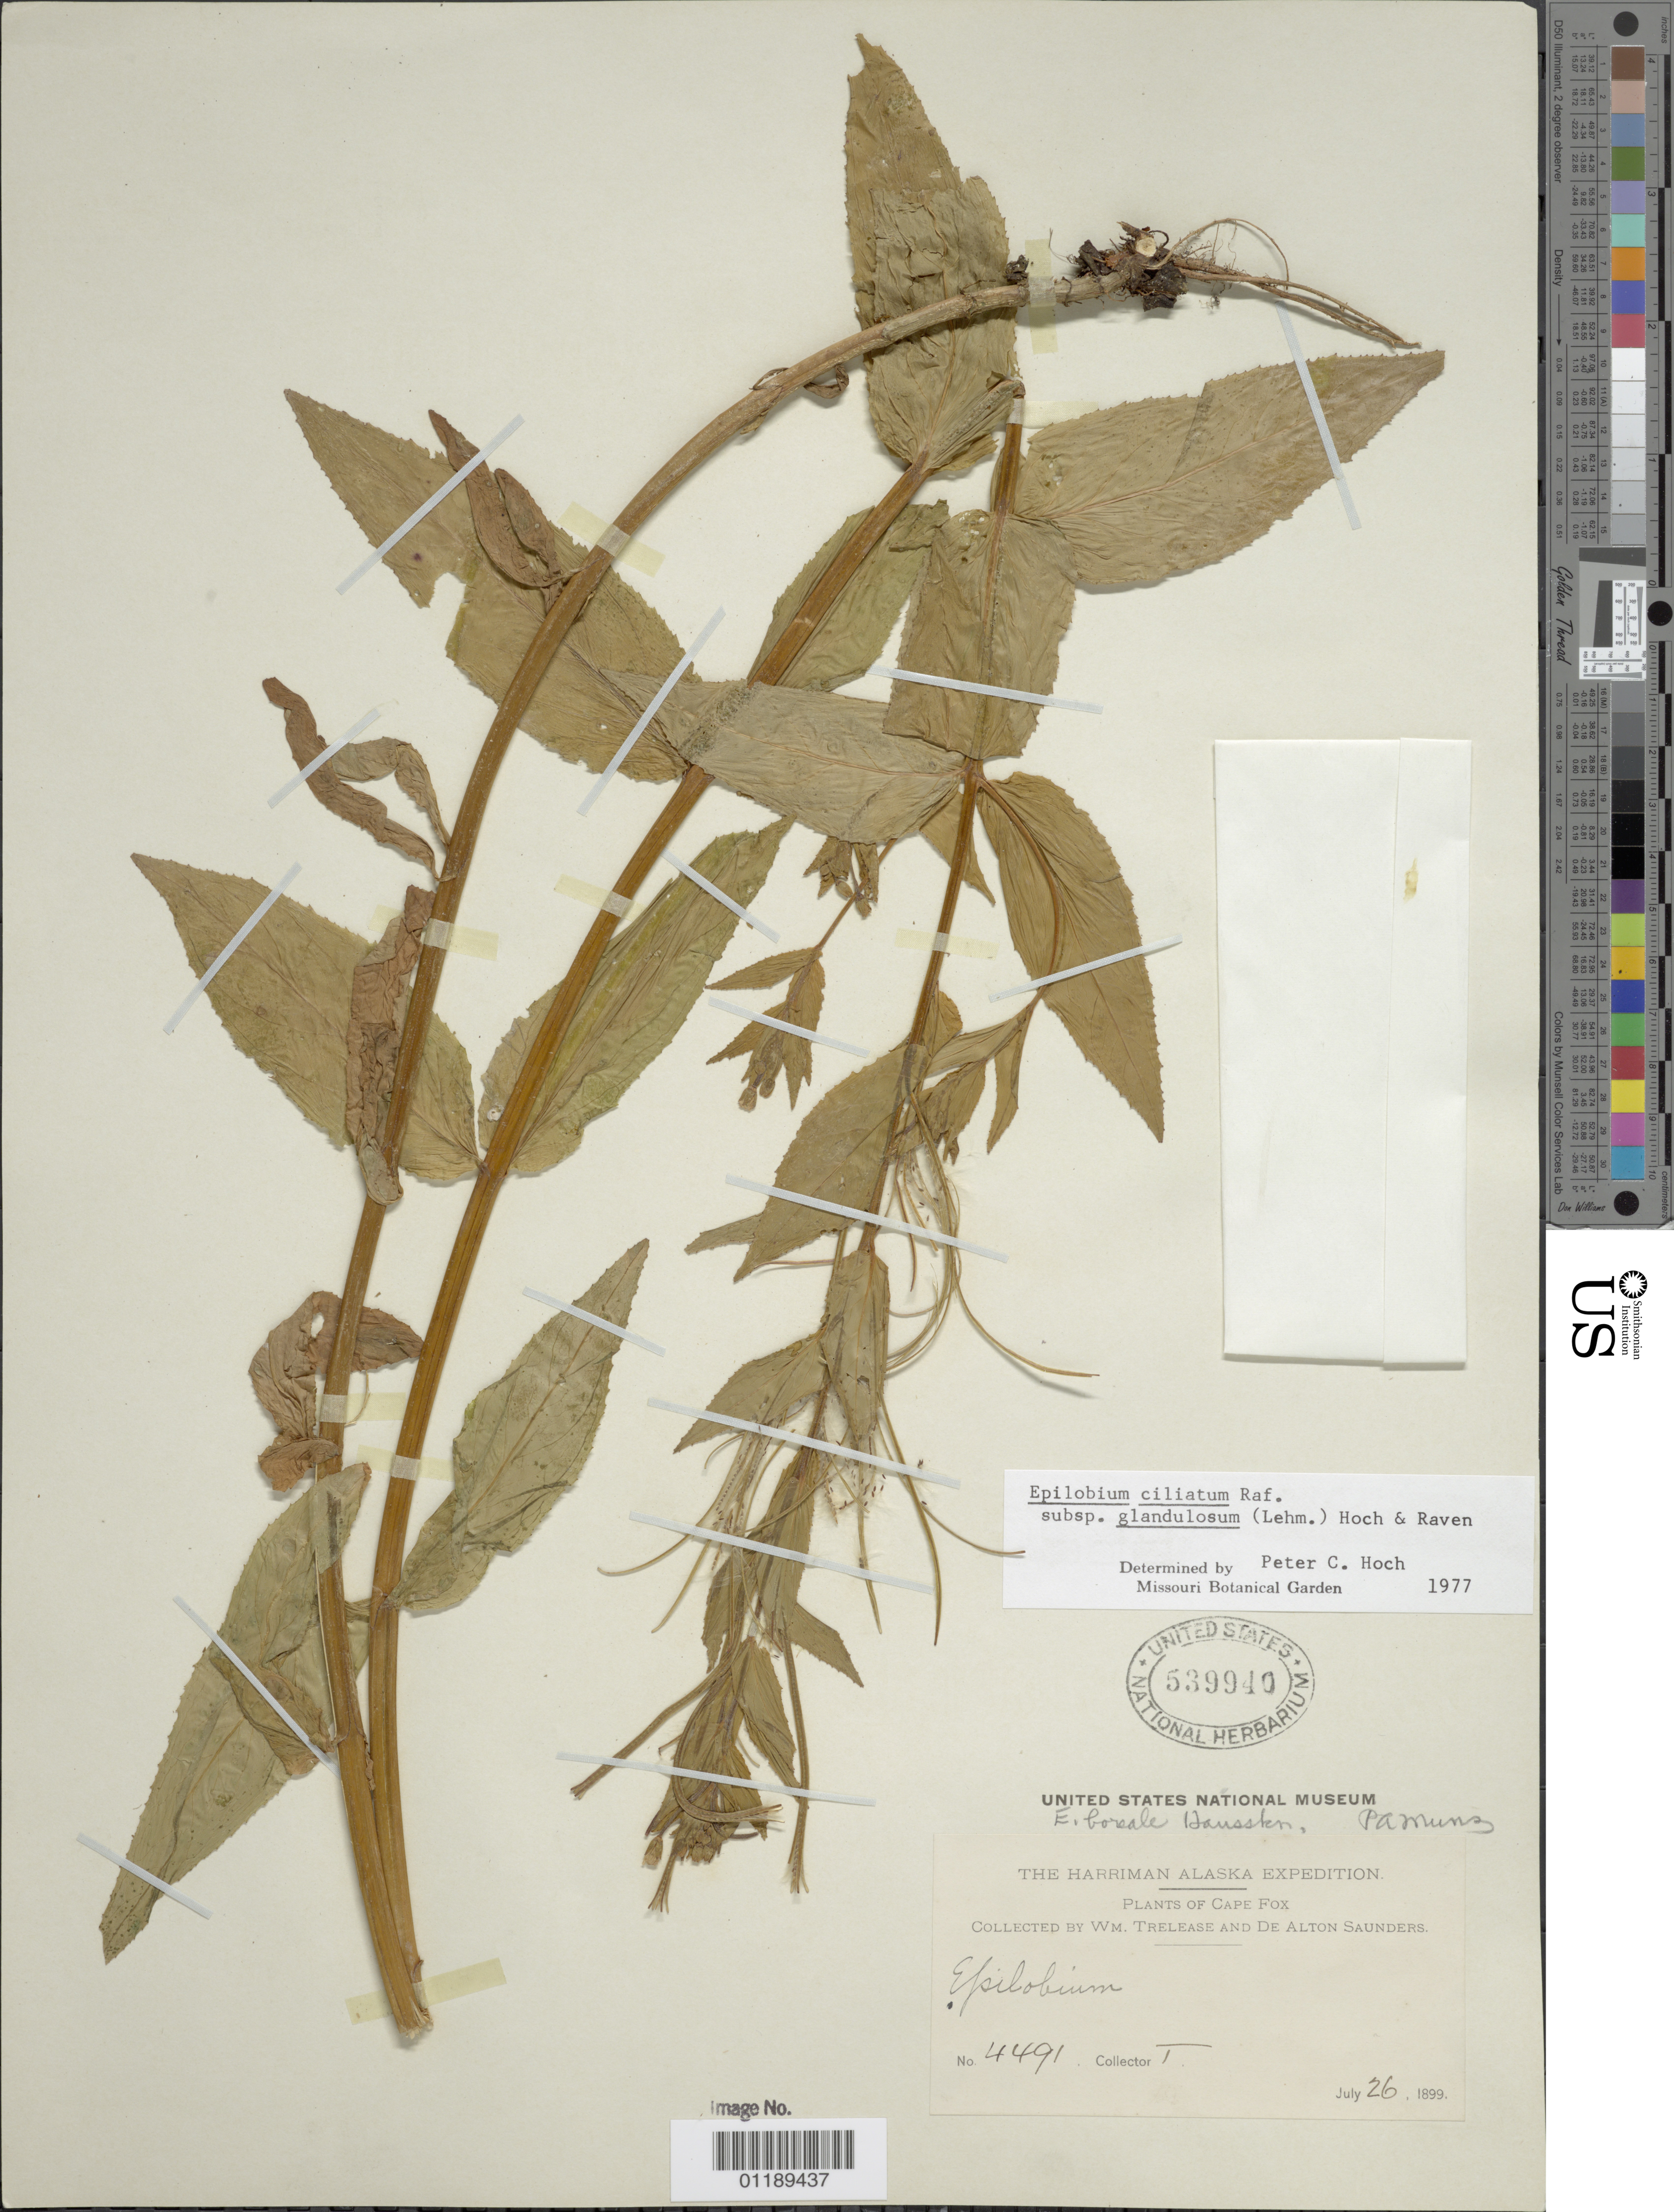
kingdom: Plantae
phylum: Tracheophyta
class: Magnoliopsida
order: Myrtales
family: Onagraceae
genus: Epilobium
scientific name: Epilobium ciliatum subsp. glandulosum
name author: (Lehm.) Hoch & P.H. Raven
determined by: Hoch, P. C.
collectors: W. Trelease & D. Saunders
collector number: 4491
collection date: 1899-07-26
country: United States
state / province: Alaska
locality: Cape Fox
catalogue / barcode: US 539940